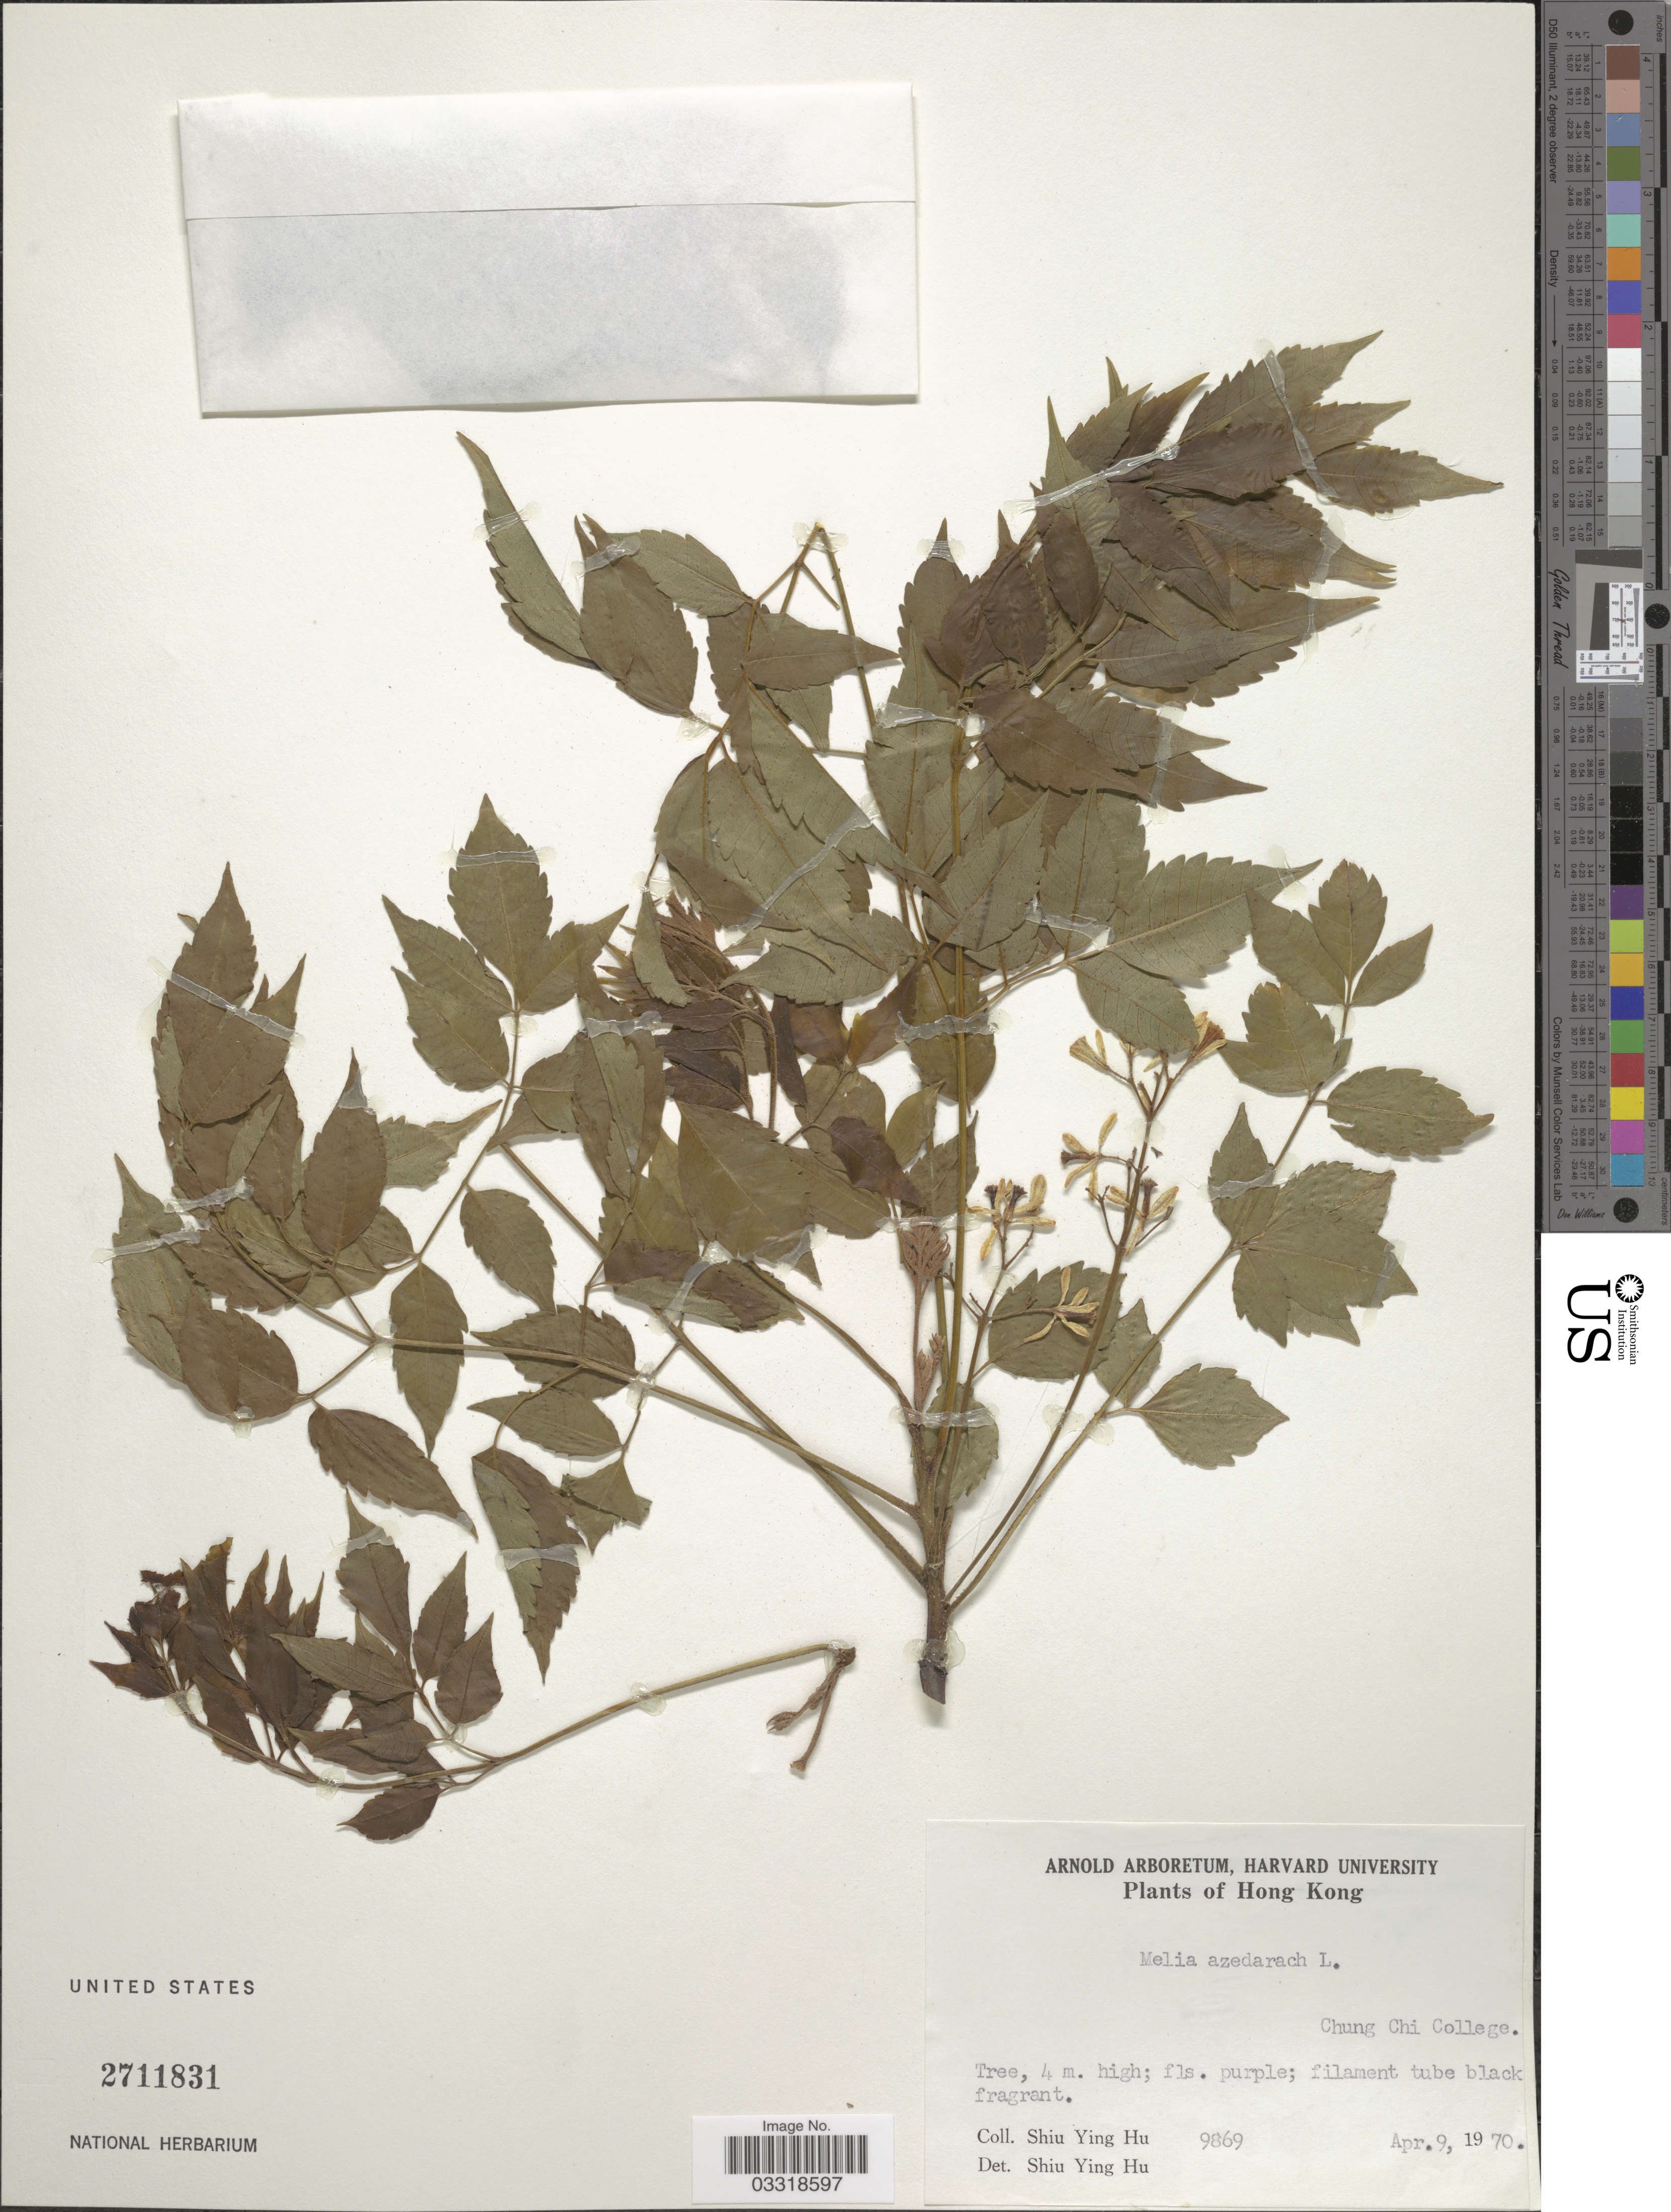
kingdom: Plantae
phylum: Tracheophyta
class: Magnoliopsida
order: Sapindales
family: Meliaceae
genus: Melia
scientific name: Melia azedarach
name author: L.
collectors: S. Y. Hu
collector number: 9869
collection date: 1970-04-09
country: China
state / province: Hong Kong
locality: Chung Chi College.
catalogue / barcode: US 2711831